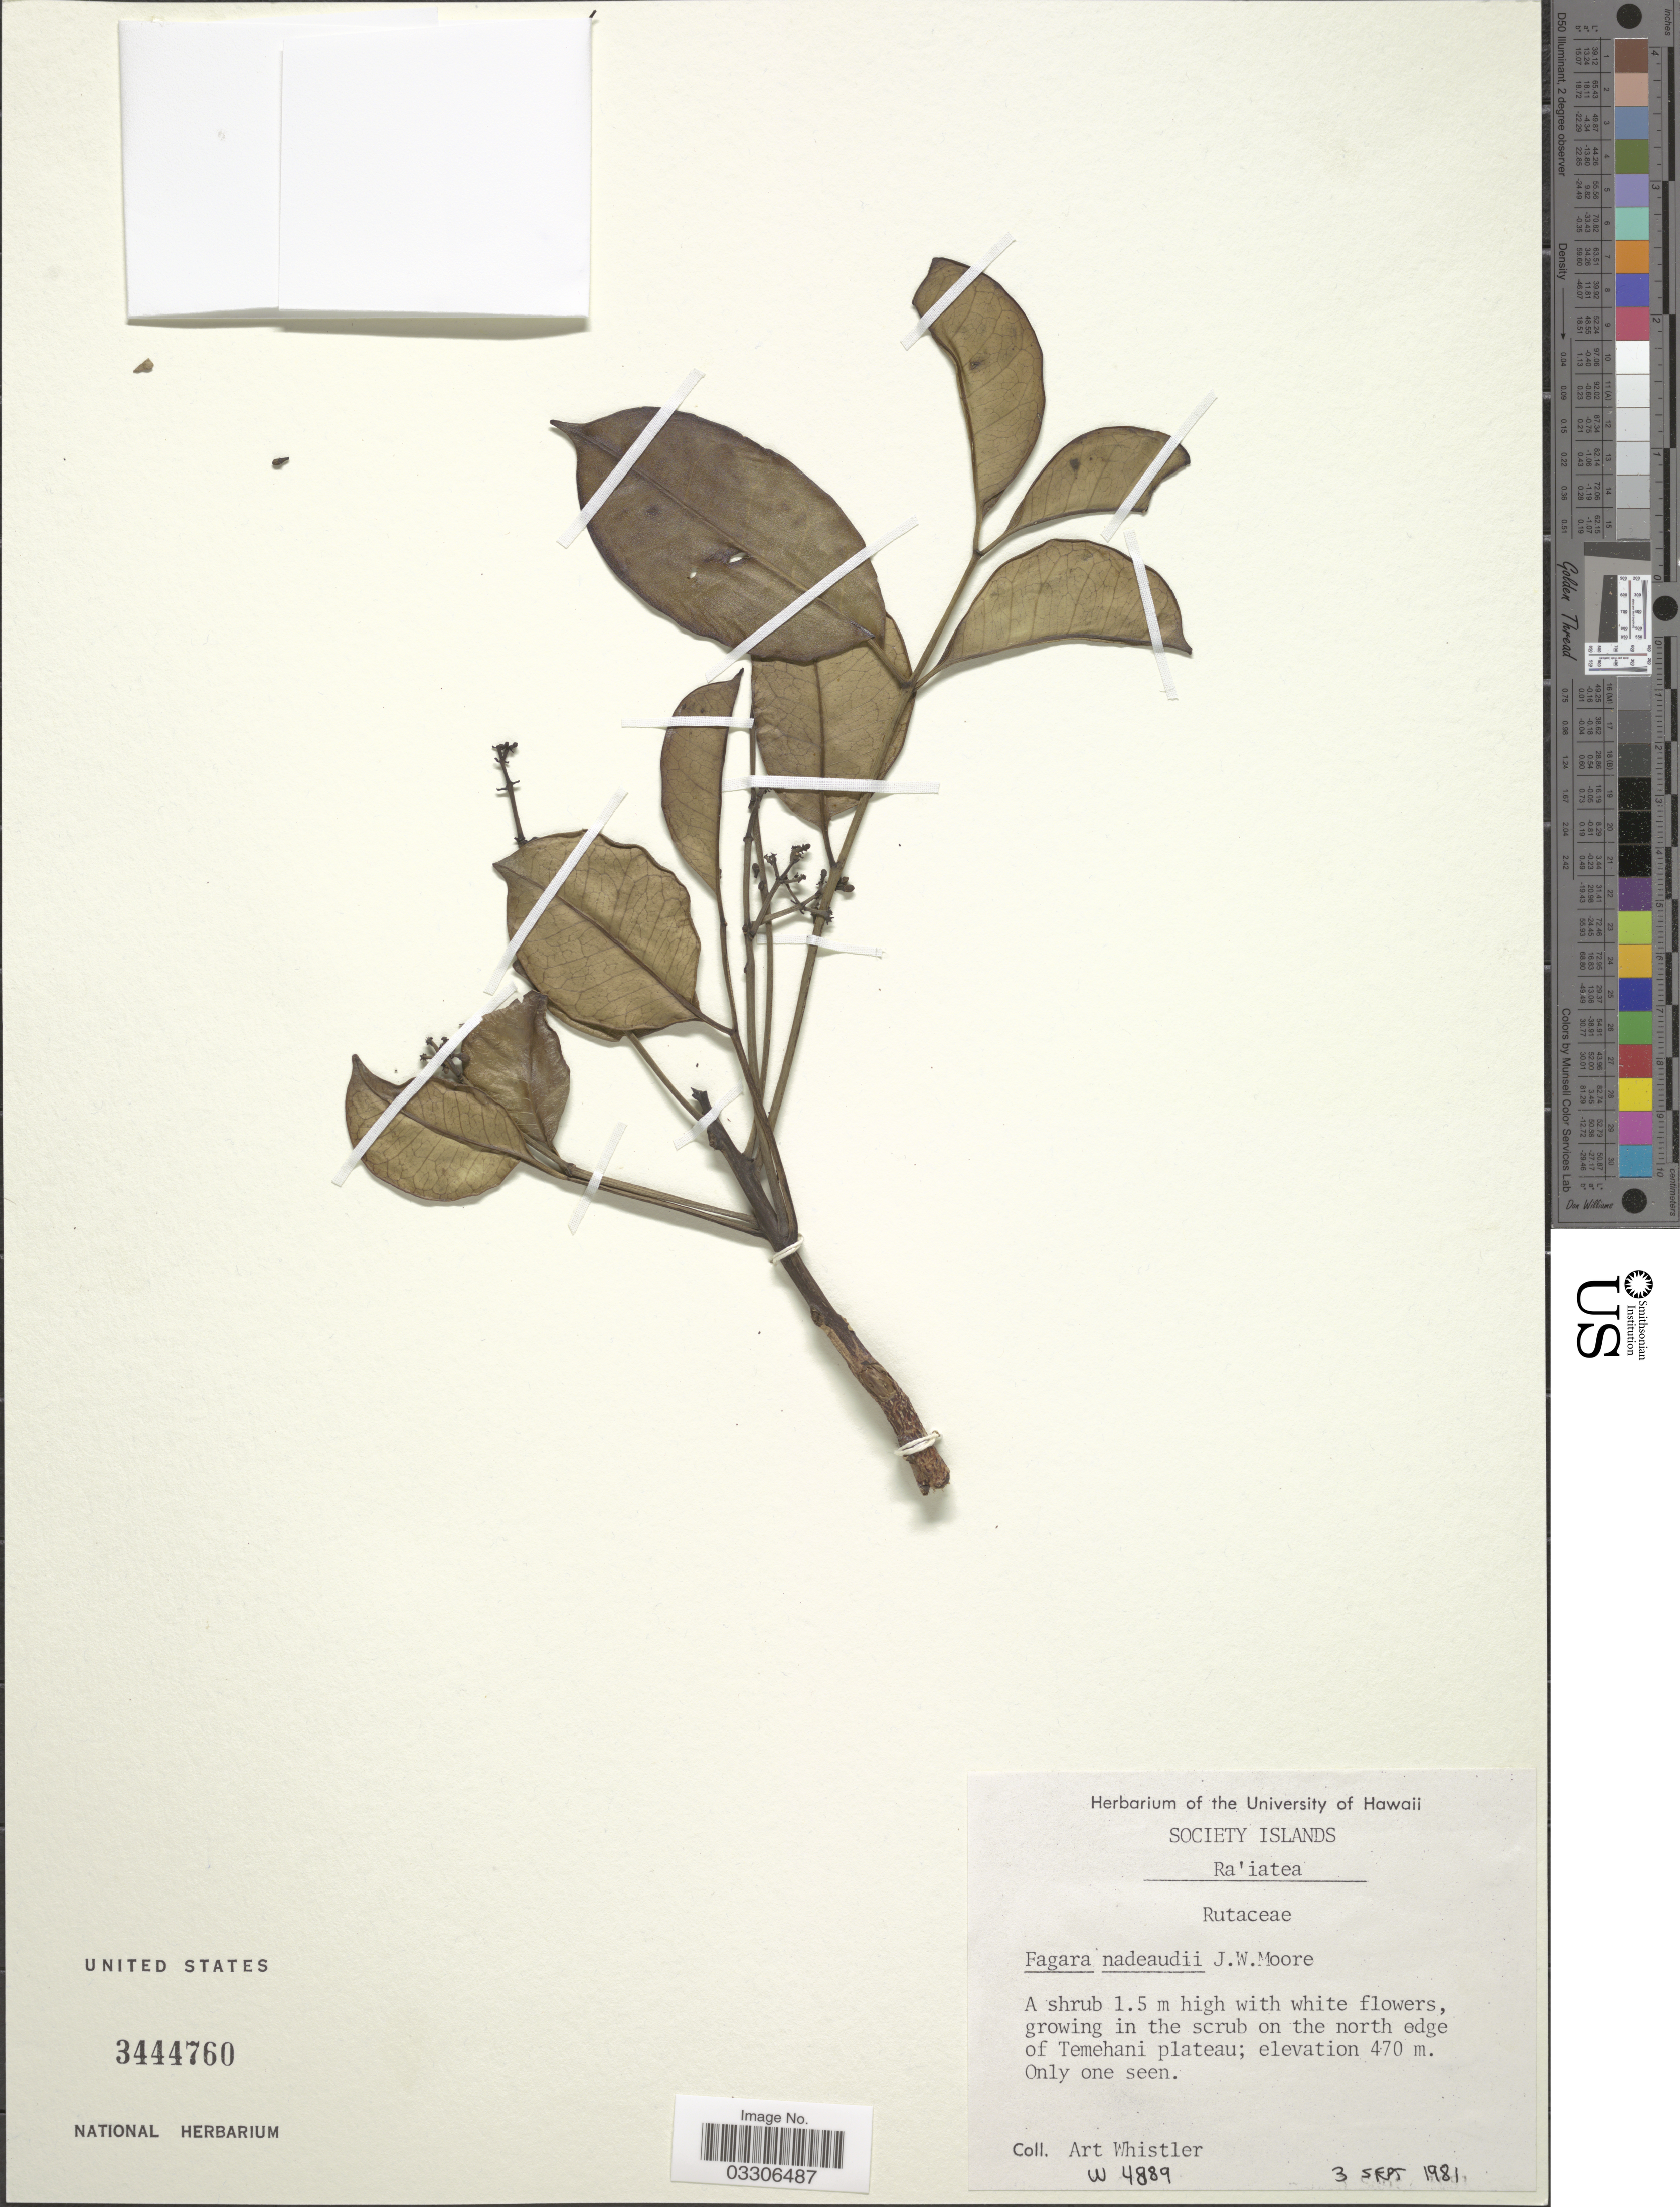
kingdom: Plantae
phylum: Tracheophyta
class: Magnoliopsida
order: Sapindales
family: Rutaceae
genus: Zanthoxylum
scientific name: Zanthoxylum nadeaudii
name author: Drake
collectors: A. Whistler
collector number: W 4889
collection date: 1981-09-03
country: French Polynesia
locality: Society Islands. Ra'iatea. On the north edge of Temehani plateau.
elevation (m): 470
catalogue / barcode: US 3444760